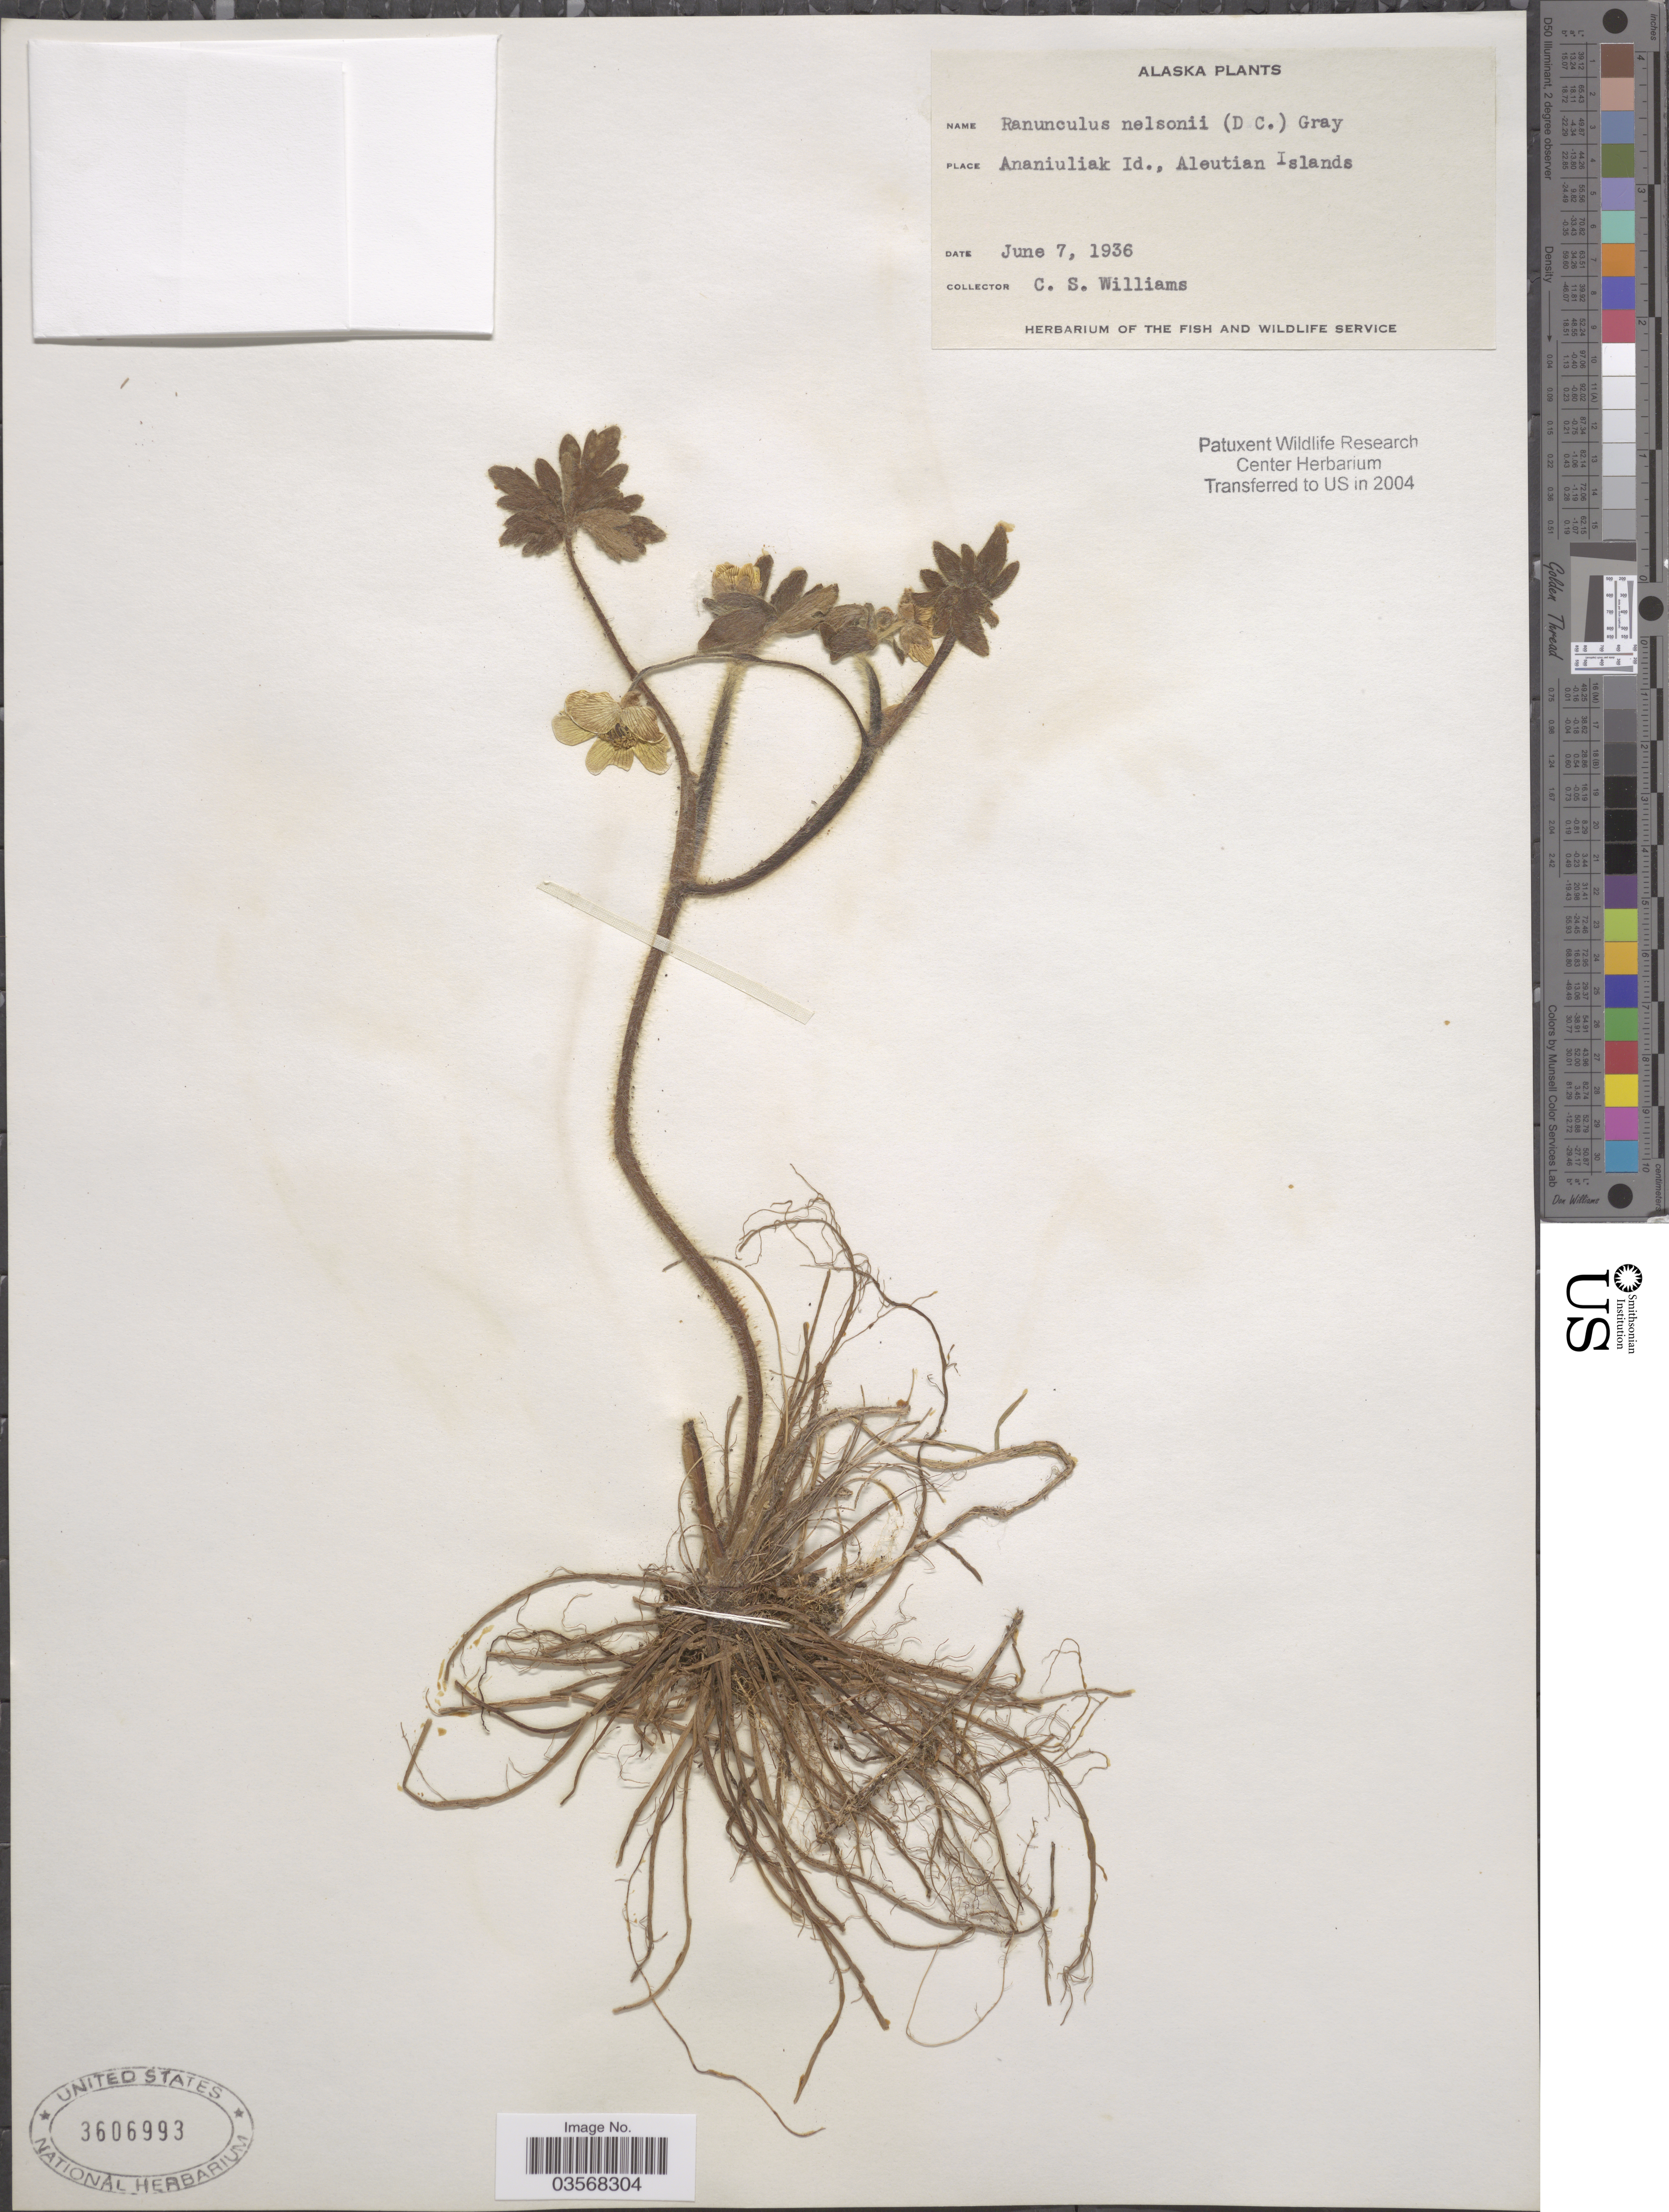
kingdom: Plantae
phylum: Tracheophyta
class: Magnoliopsida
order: Ranunculales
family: Ranunculaceae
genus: Ranunculus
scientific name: Ranunculus occidentalis var. nelsonii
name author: (DC.) L.D. Benson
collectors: C. Williams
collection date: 1936-06-07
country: United States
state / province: Alaska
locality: Ananiuliak Id., Aleutian Islands.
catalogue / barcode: US 3606993